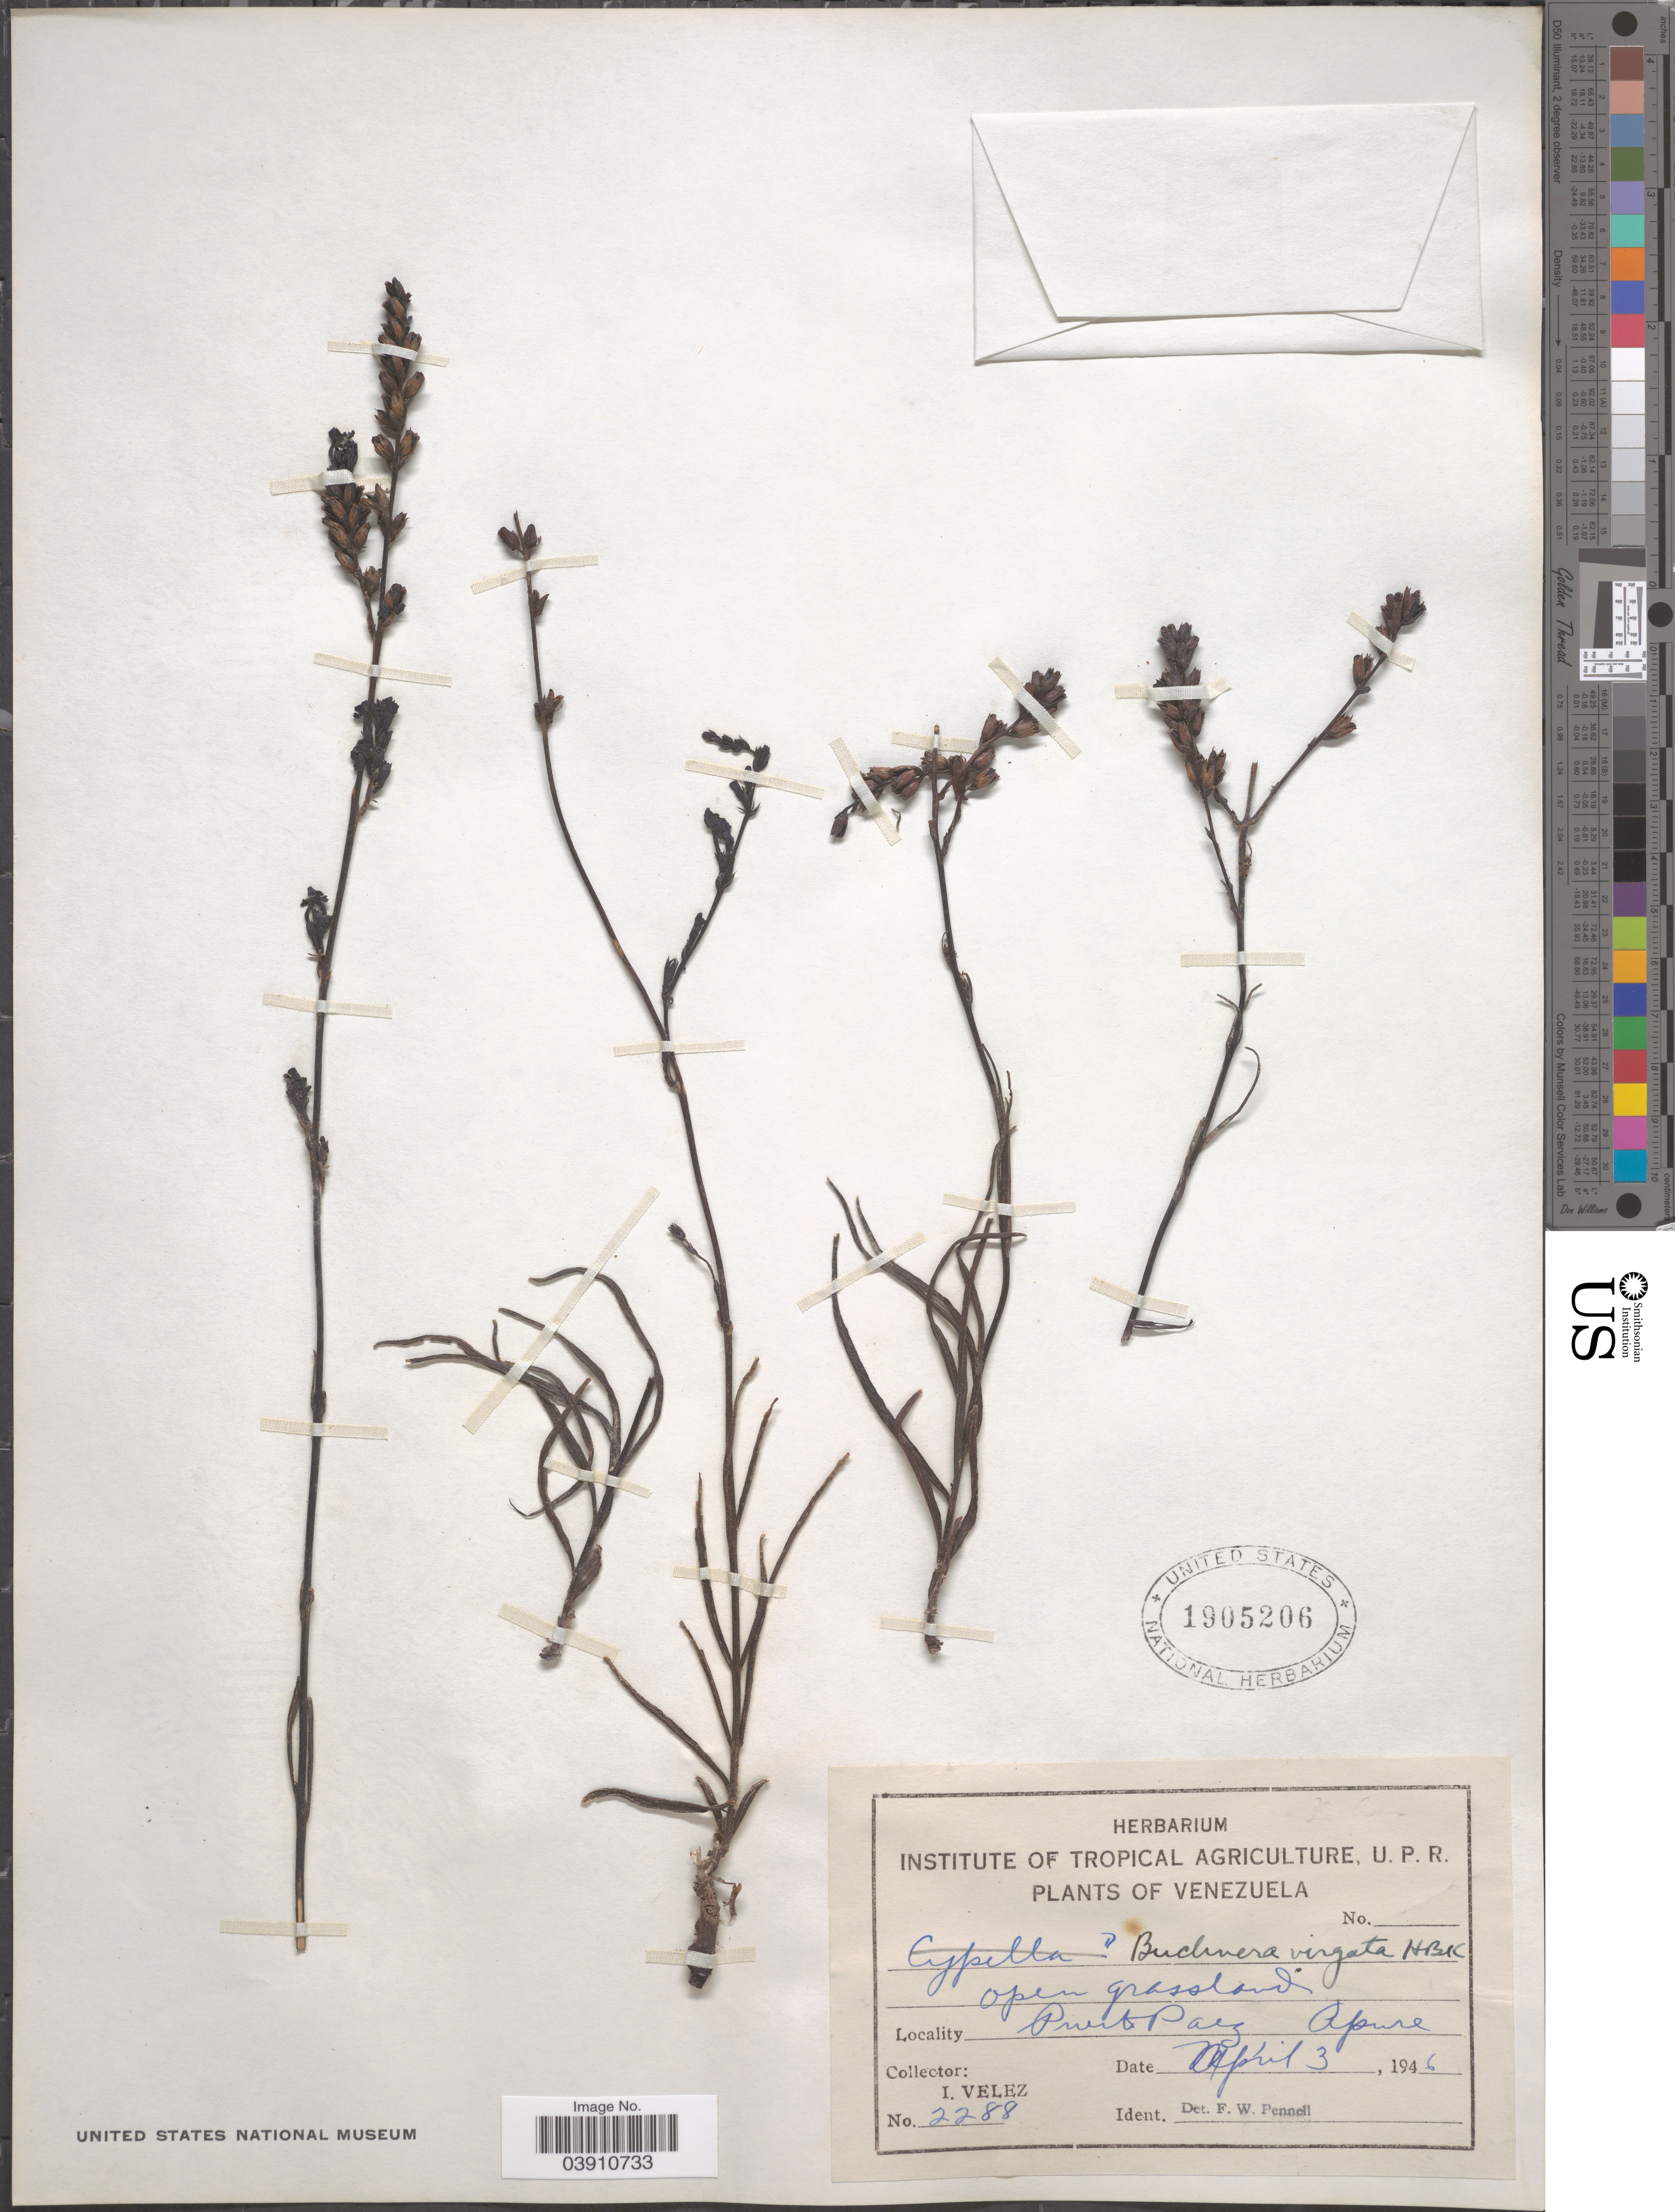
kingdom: Plantae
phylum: Tracheophyta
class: Magnoliopsida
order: Lamiales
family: Orobanchaceae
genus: Buchnera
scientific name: Buchnera virgata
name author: Kunth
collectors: I. Velez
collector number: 2288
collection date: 1946-04-03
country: Venezuela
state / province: Apure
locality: Puerto Paez.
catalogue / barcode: US 1905206